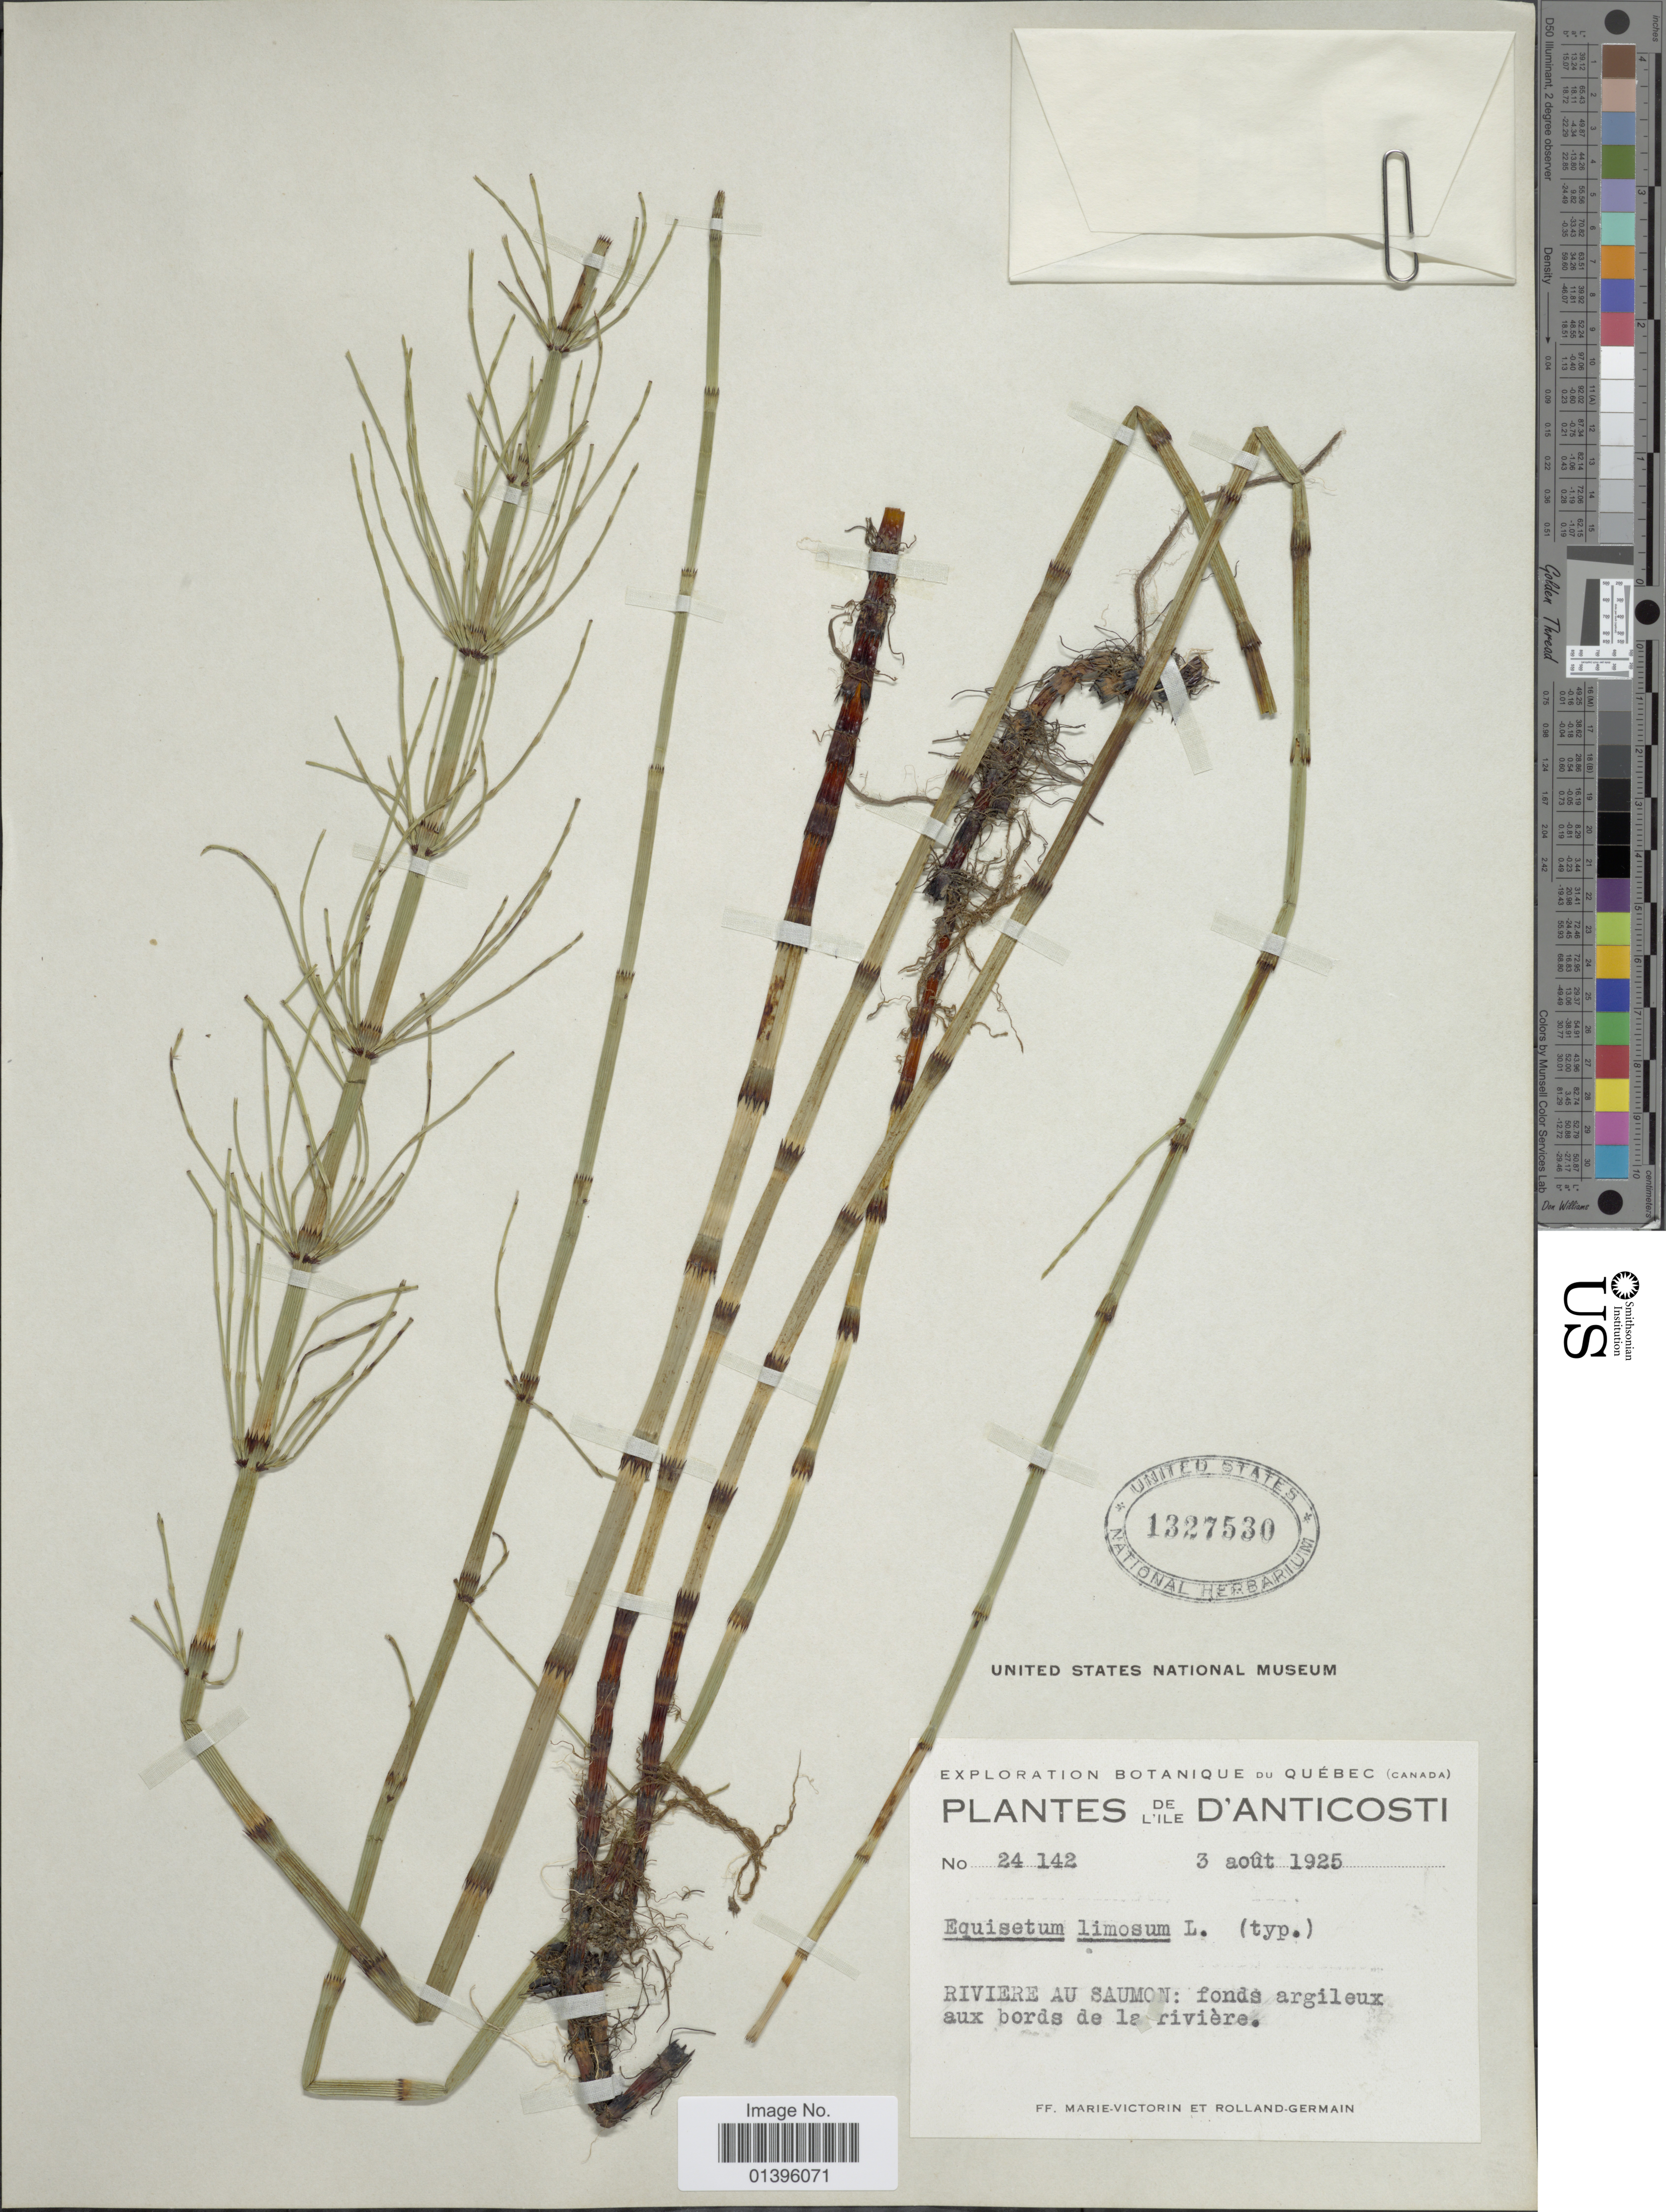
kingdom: Plantae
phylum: Tracheophyta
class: Polypodiopsida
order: Equisetales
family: Equisetaceae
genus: Equisetum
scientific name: Equisetum fluviatile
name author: L.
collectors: Fr. Marie-Victorin & Rolland-Germain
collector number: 24142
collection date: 1925-08-03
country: Canada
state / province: Quebec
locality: Plantes de L'Ile D'Anticosti. Riviere au Saumon: fonds argileux aux bords de la rivière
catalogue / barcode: US 1327530